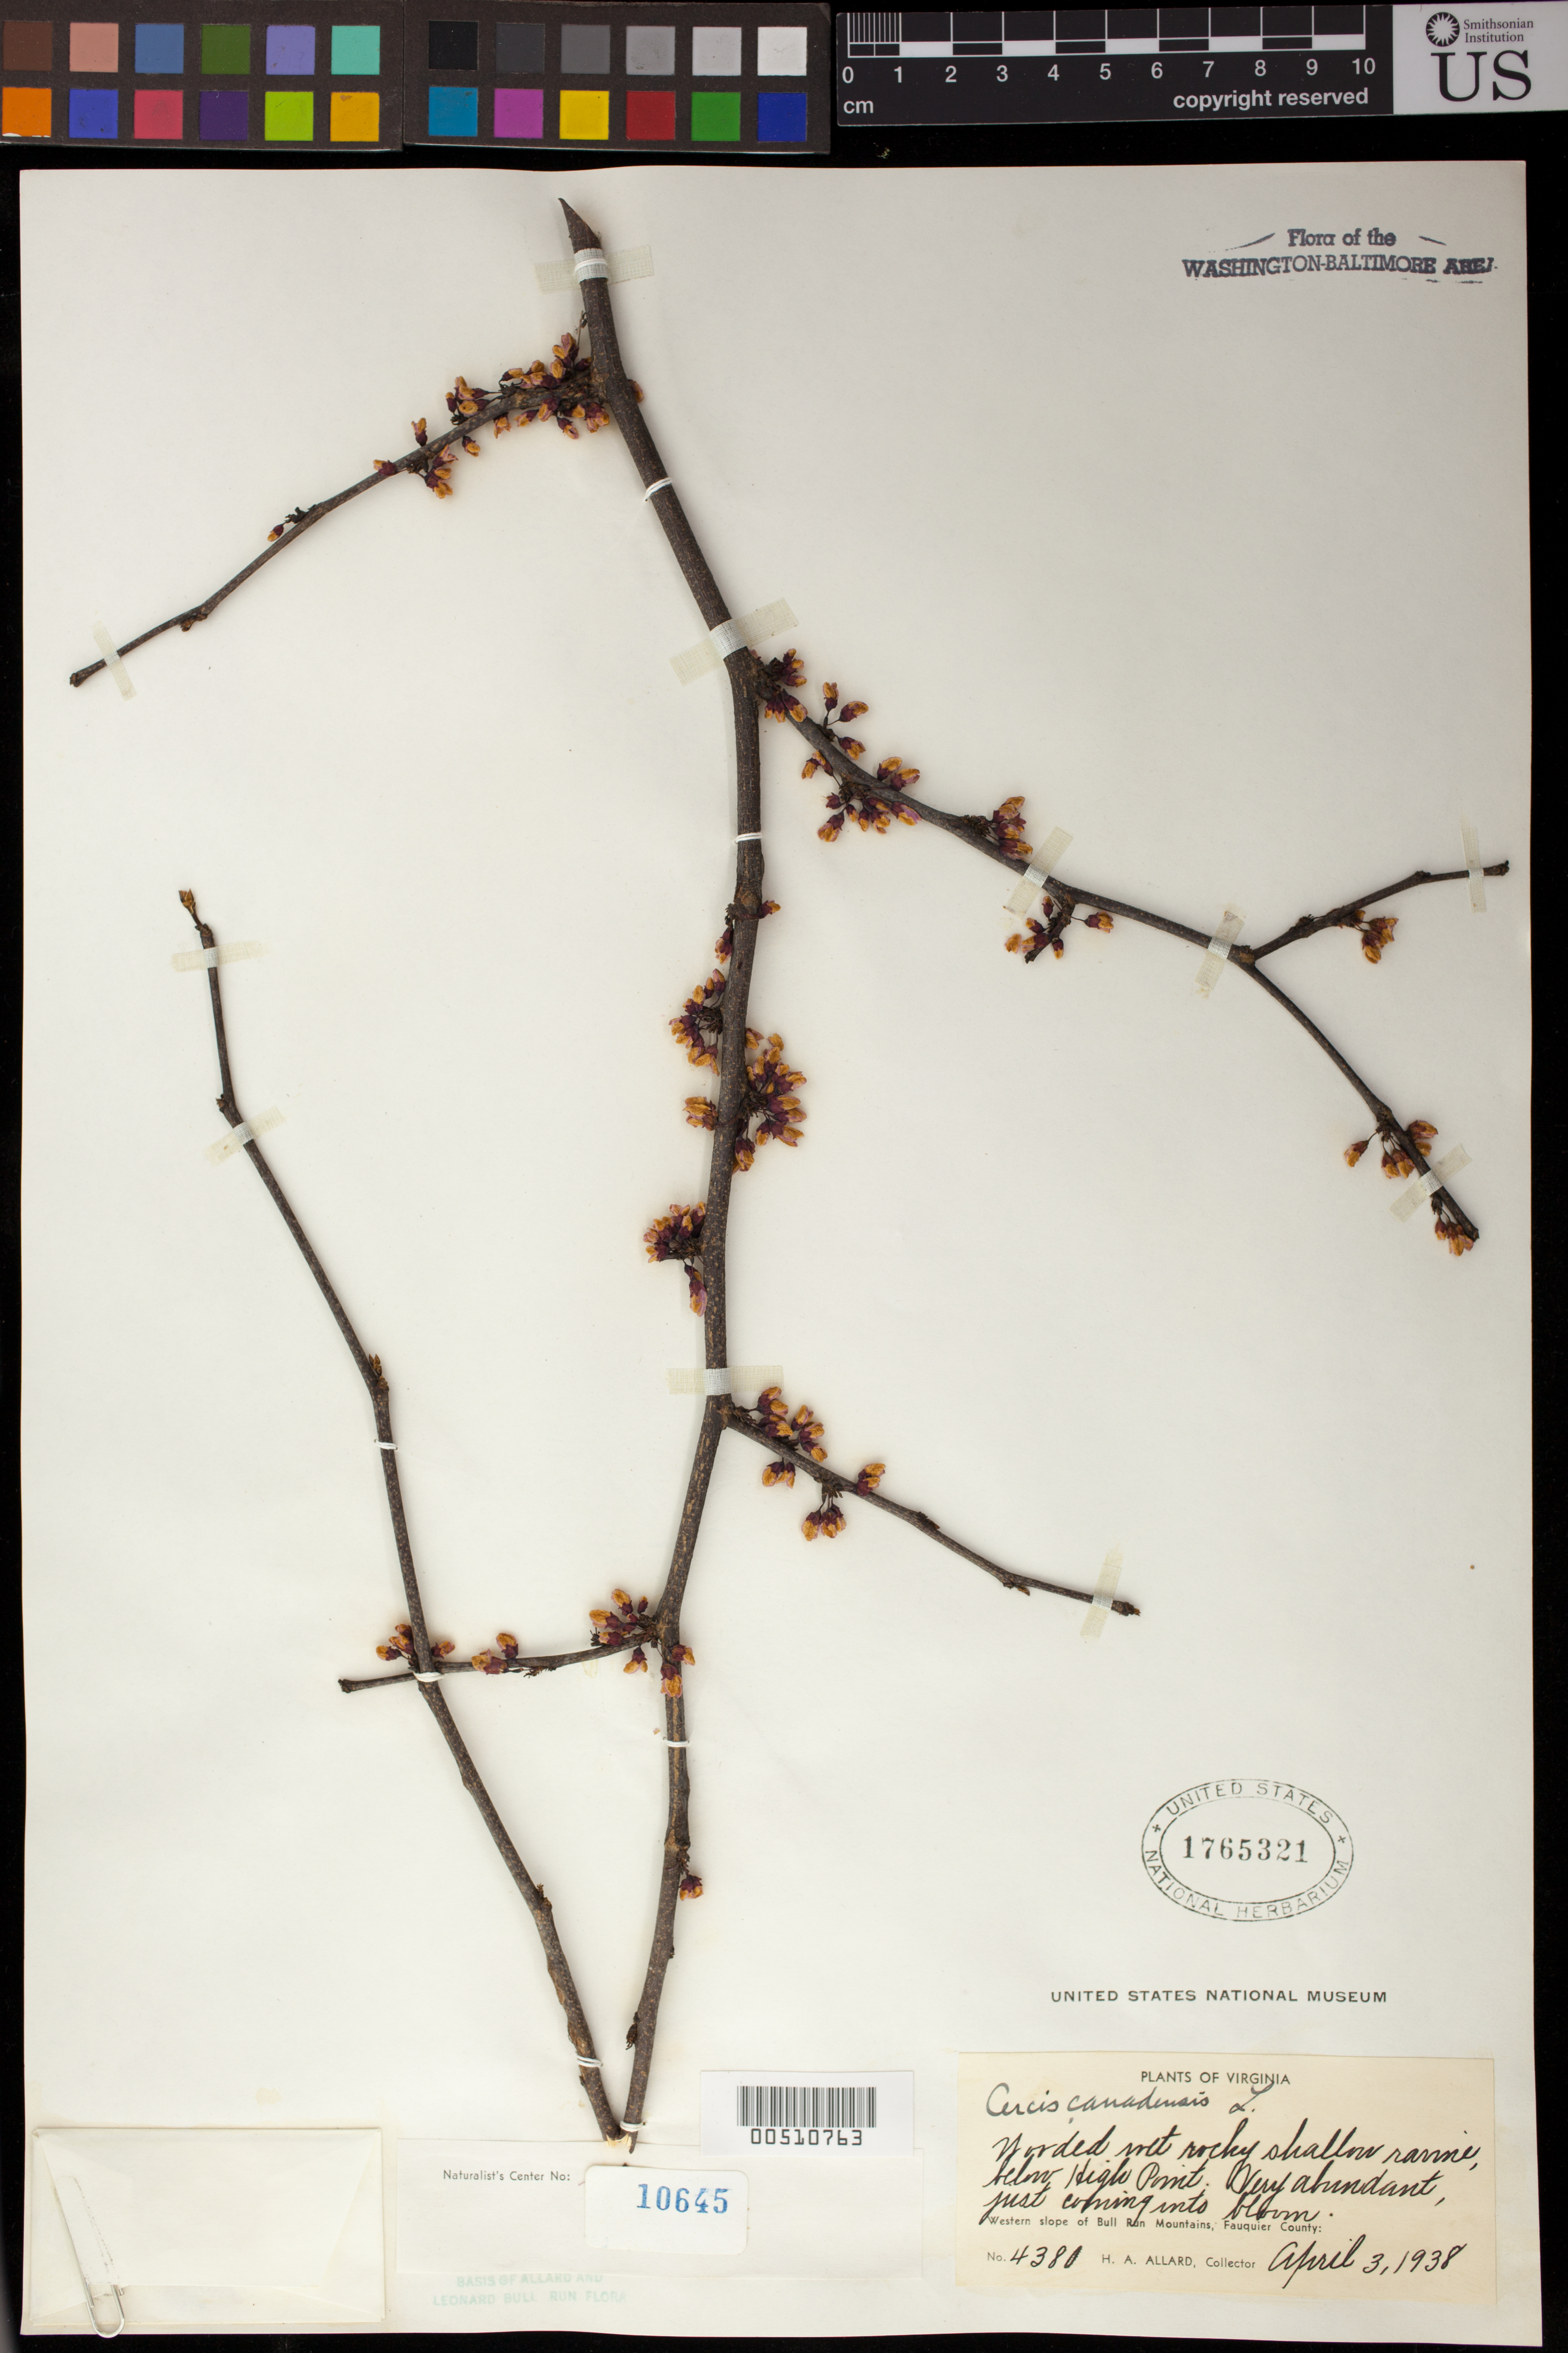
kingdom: Plantae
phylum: Tracheophyta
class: Magnoliopsida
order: Fabales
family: Fabaceae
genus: Cercis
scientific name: Cercis canadensis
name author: L.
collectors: H. A. Allard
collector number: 4380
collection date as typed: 03 Apr 1938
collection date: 1938-04-03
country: United States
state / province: Virginia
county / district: Fauquier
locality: Below High Point, W slope of Bull Run Mts. Bull Run Mts.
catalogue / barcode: US 1765321